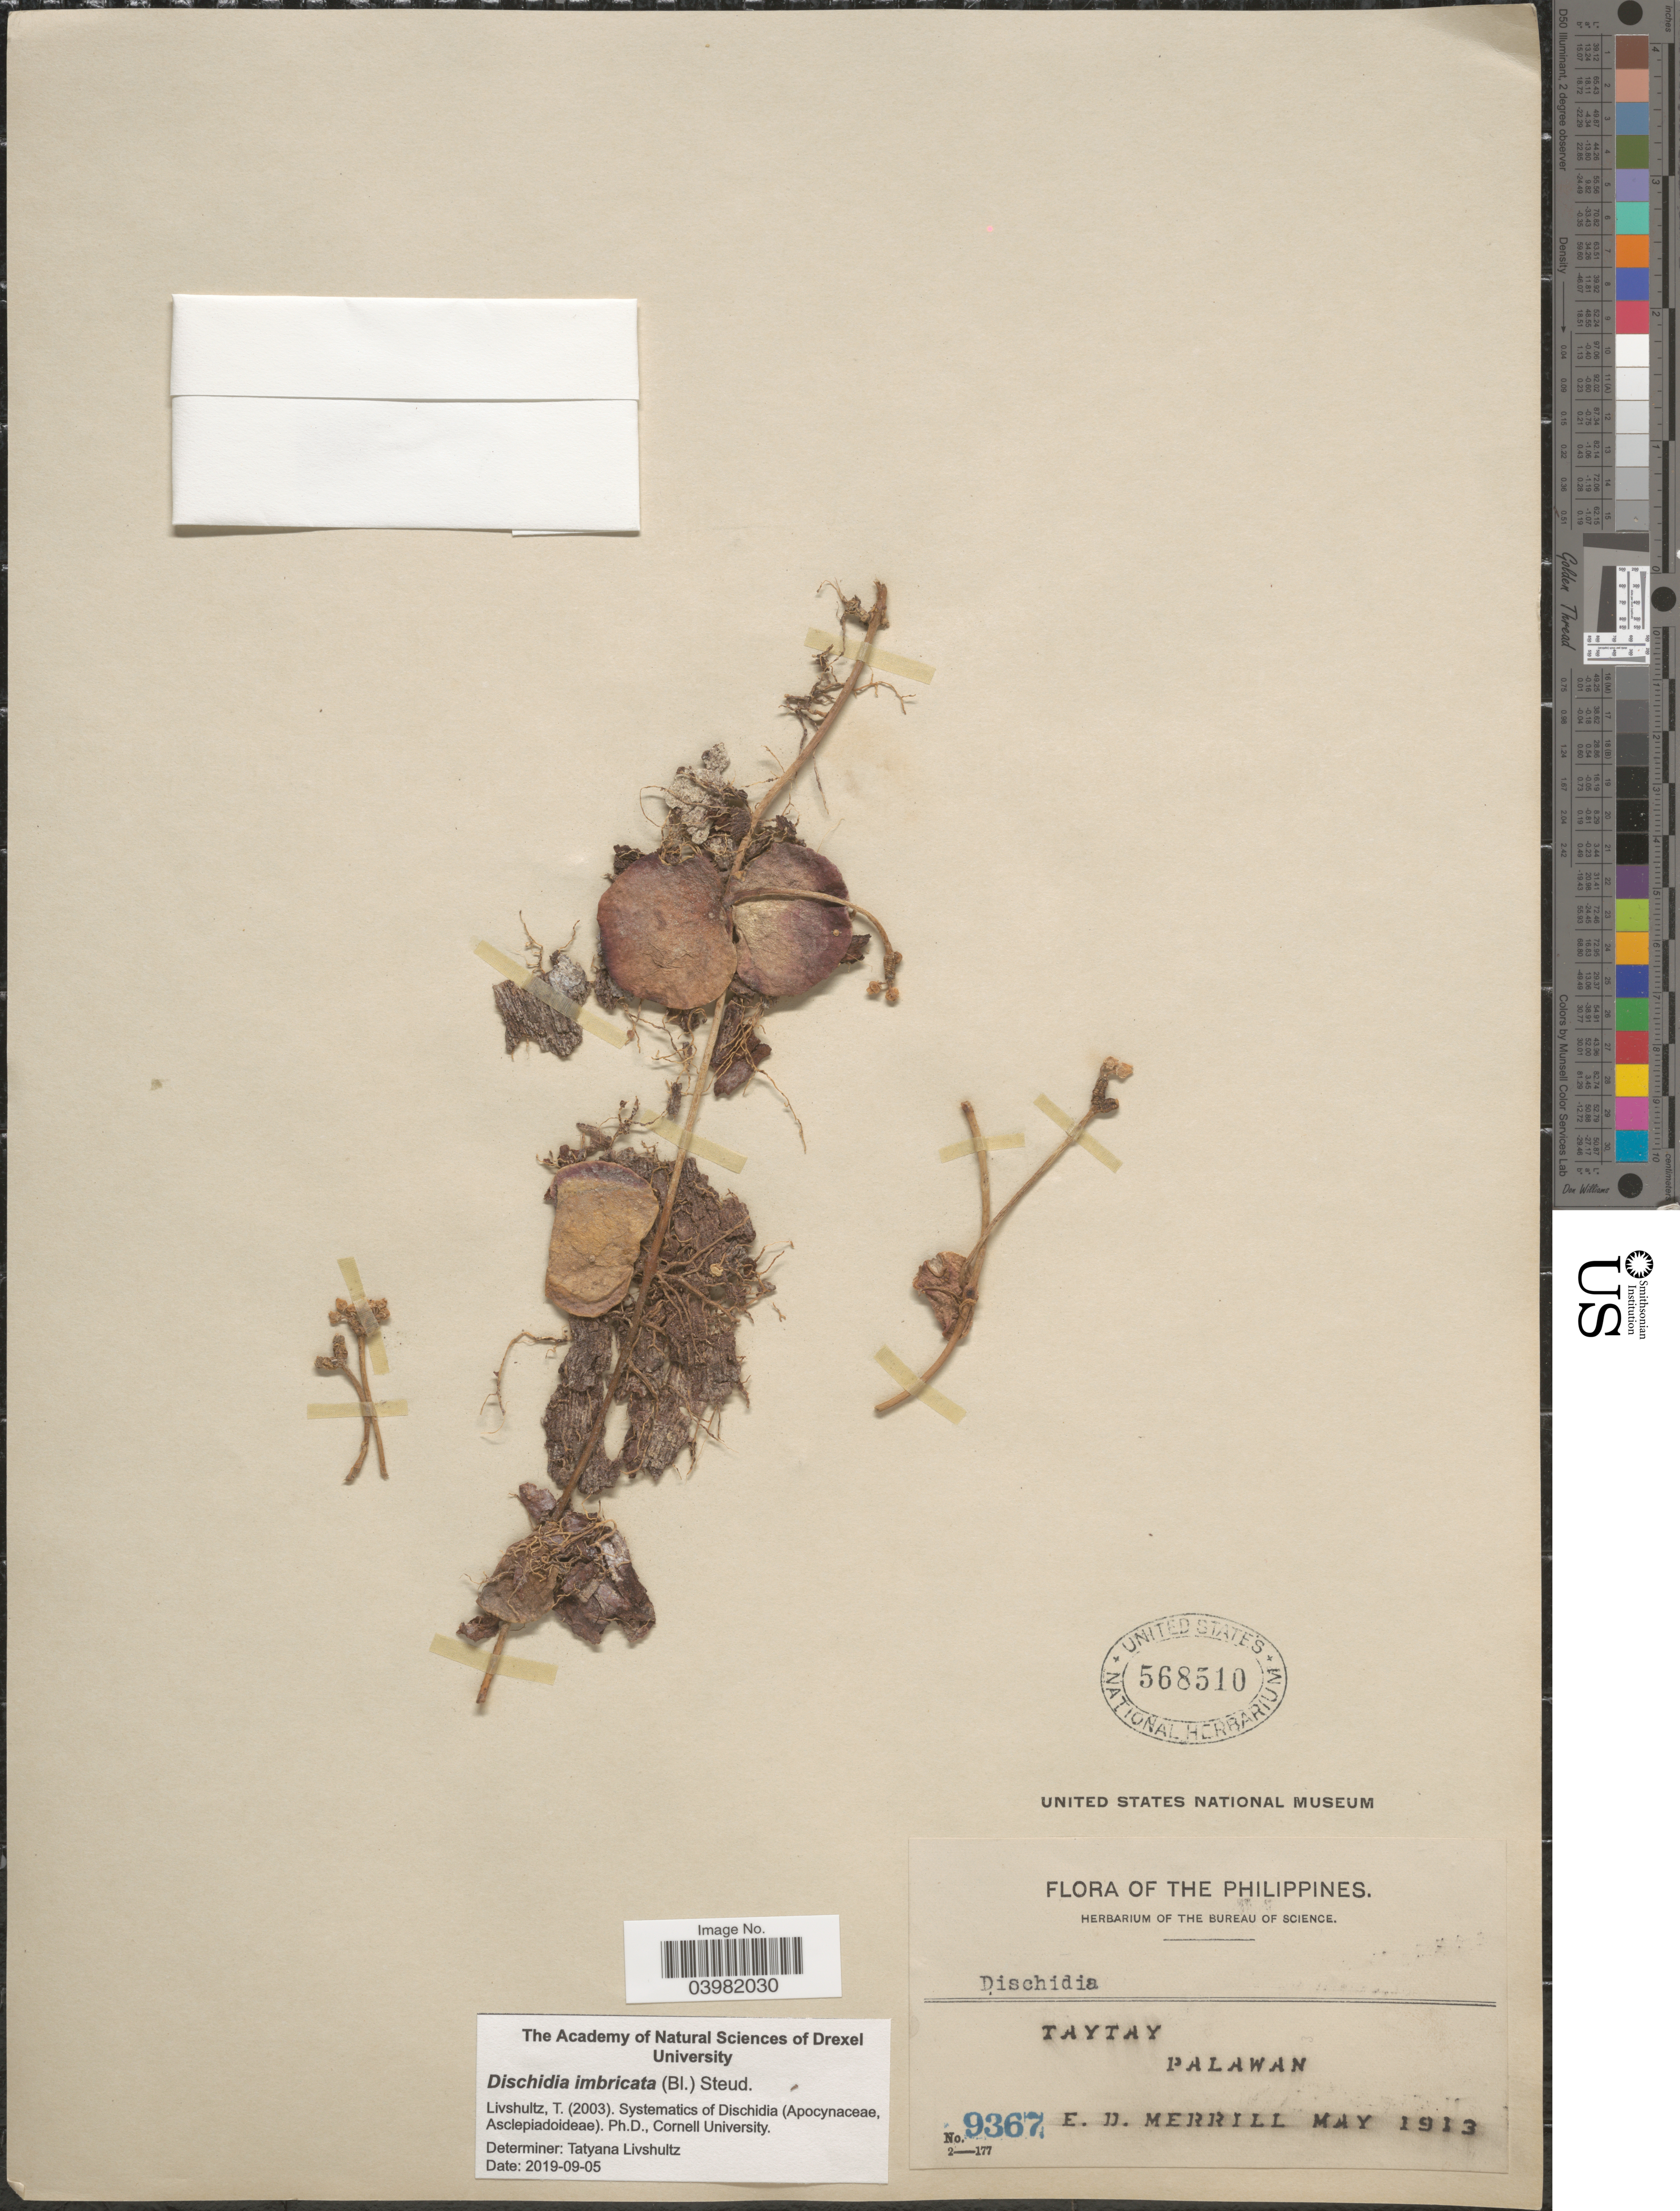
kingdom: Plantae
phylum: Tracheophyta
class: Magnoliopsida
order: Gentianales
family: Apocynaceae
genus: Dischidia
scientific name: Dischidia imbricata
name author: (Bl.) Steud.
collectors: E. D. Merrill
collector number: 9367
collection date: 1913-05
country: Philippines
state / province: Mimaropa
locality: Taytay. Palawan.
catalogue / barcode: US 568510